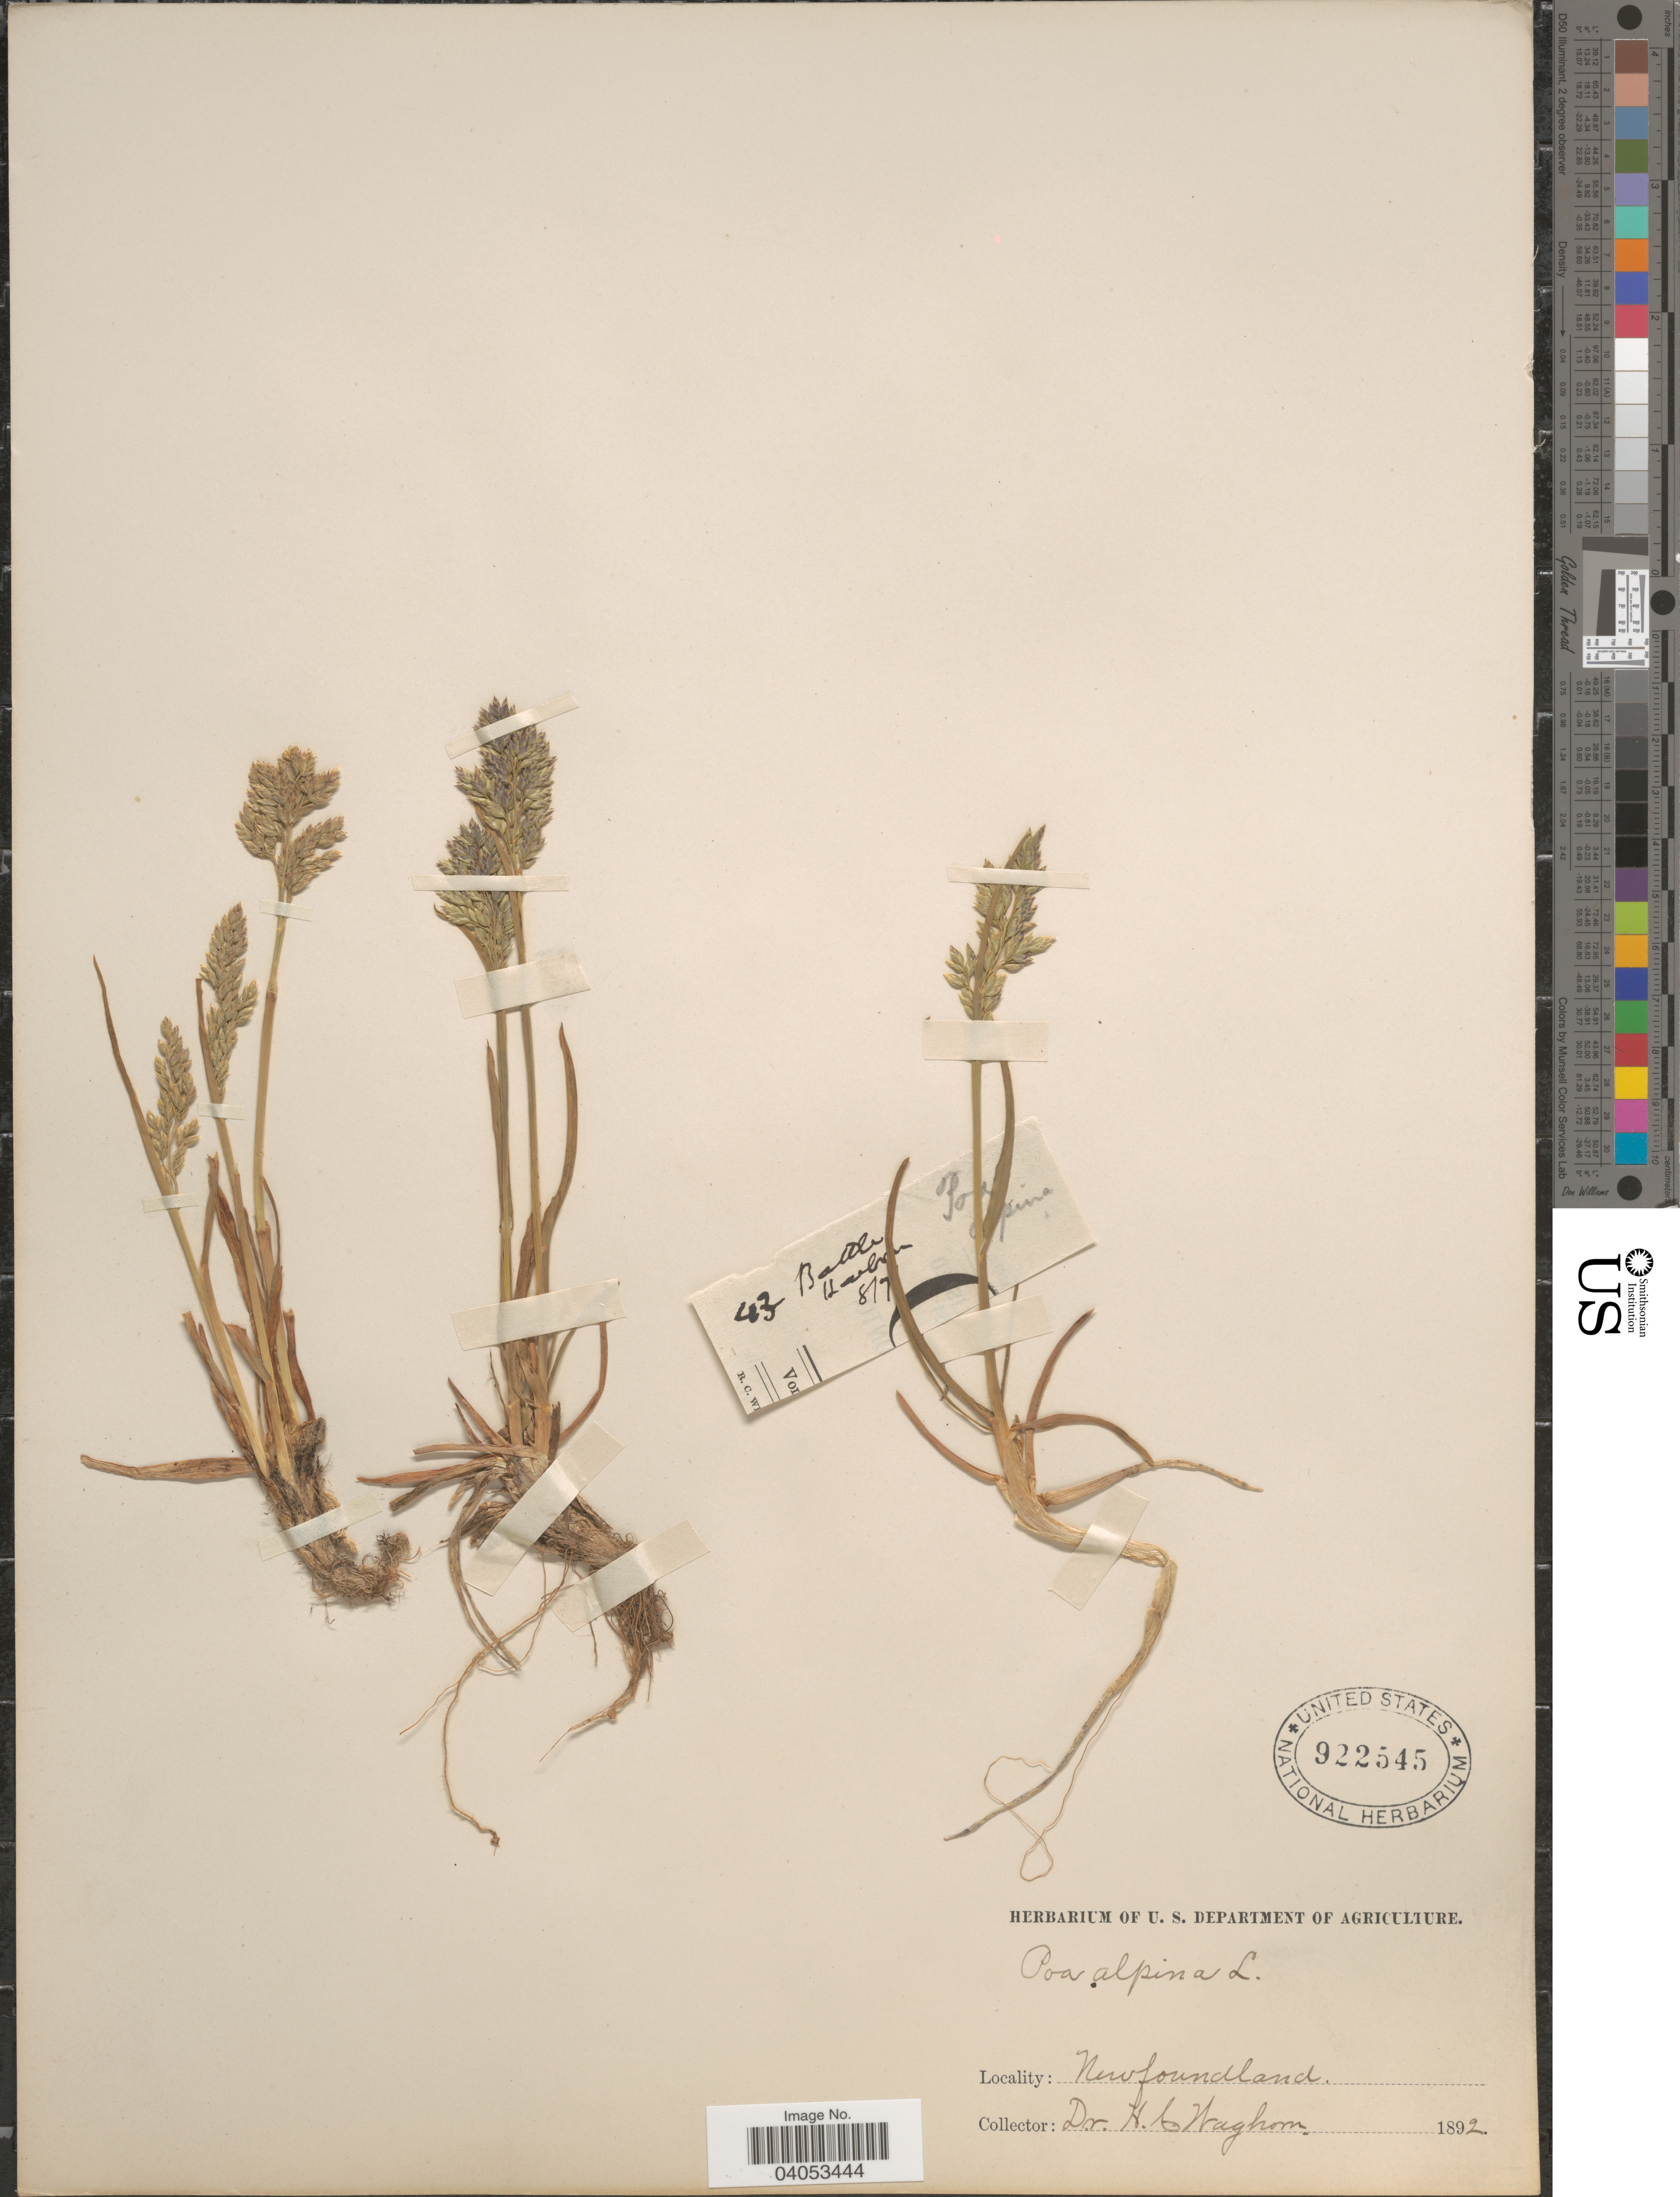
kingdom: Plantae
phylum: Tracheophyta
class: Liliopsida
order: Poales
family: Poaceae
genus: Poa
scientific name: Poa alpina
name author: L.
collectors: H. Waghorn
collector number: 43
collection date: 1892-07-08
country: Canada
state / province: Newfoundland and Labrador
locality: Battle Harbor.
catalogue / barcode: US 922545